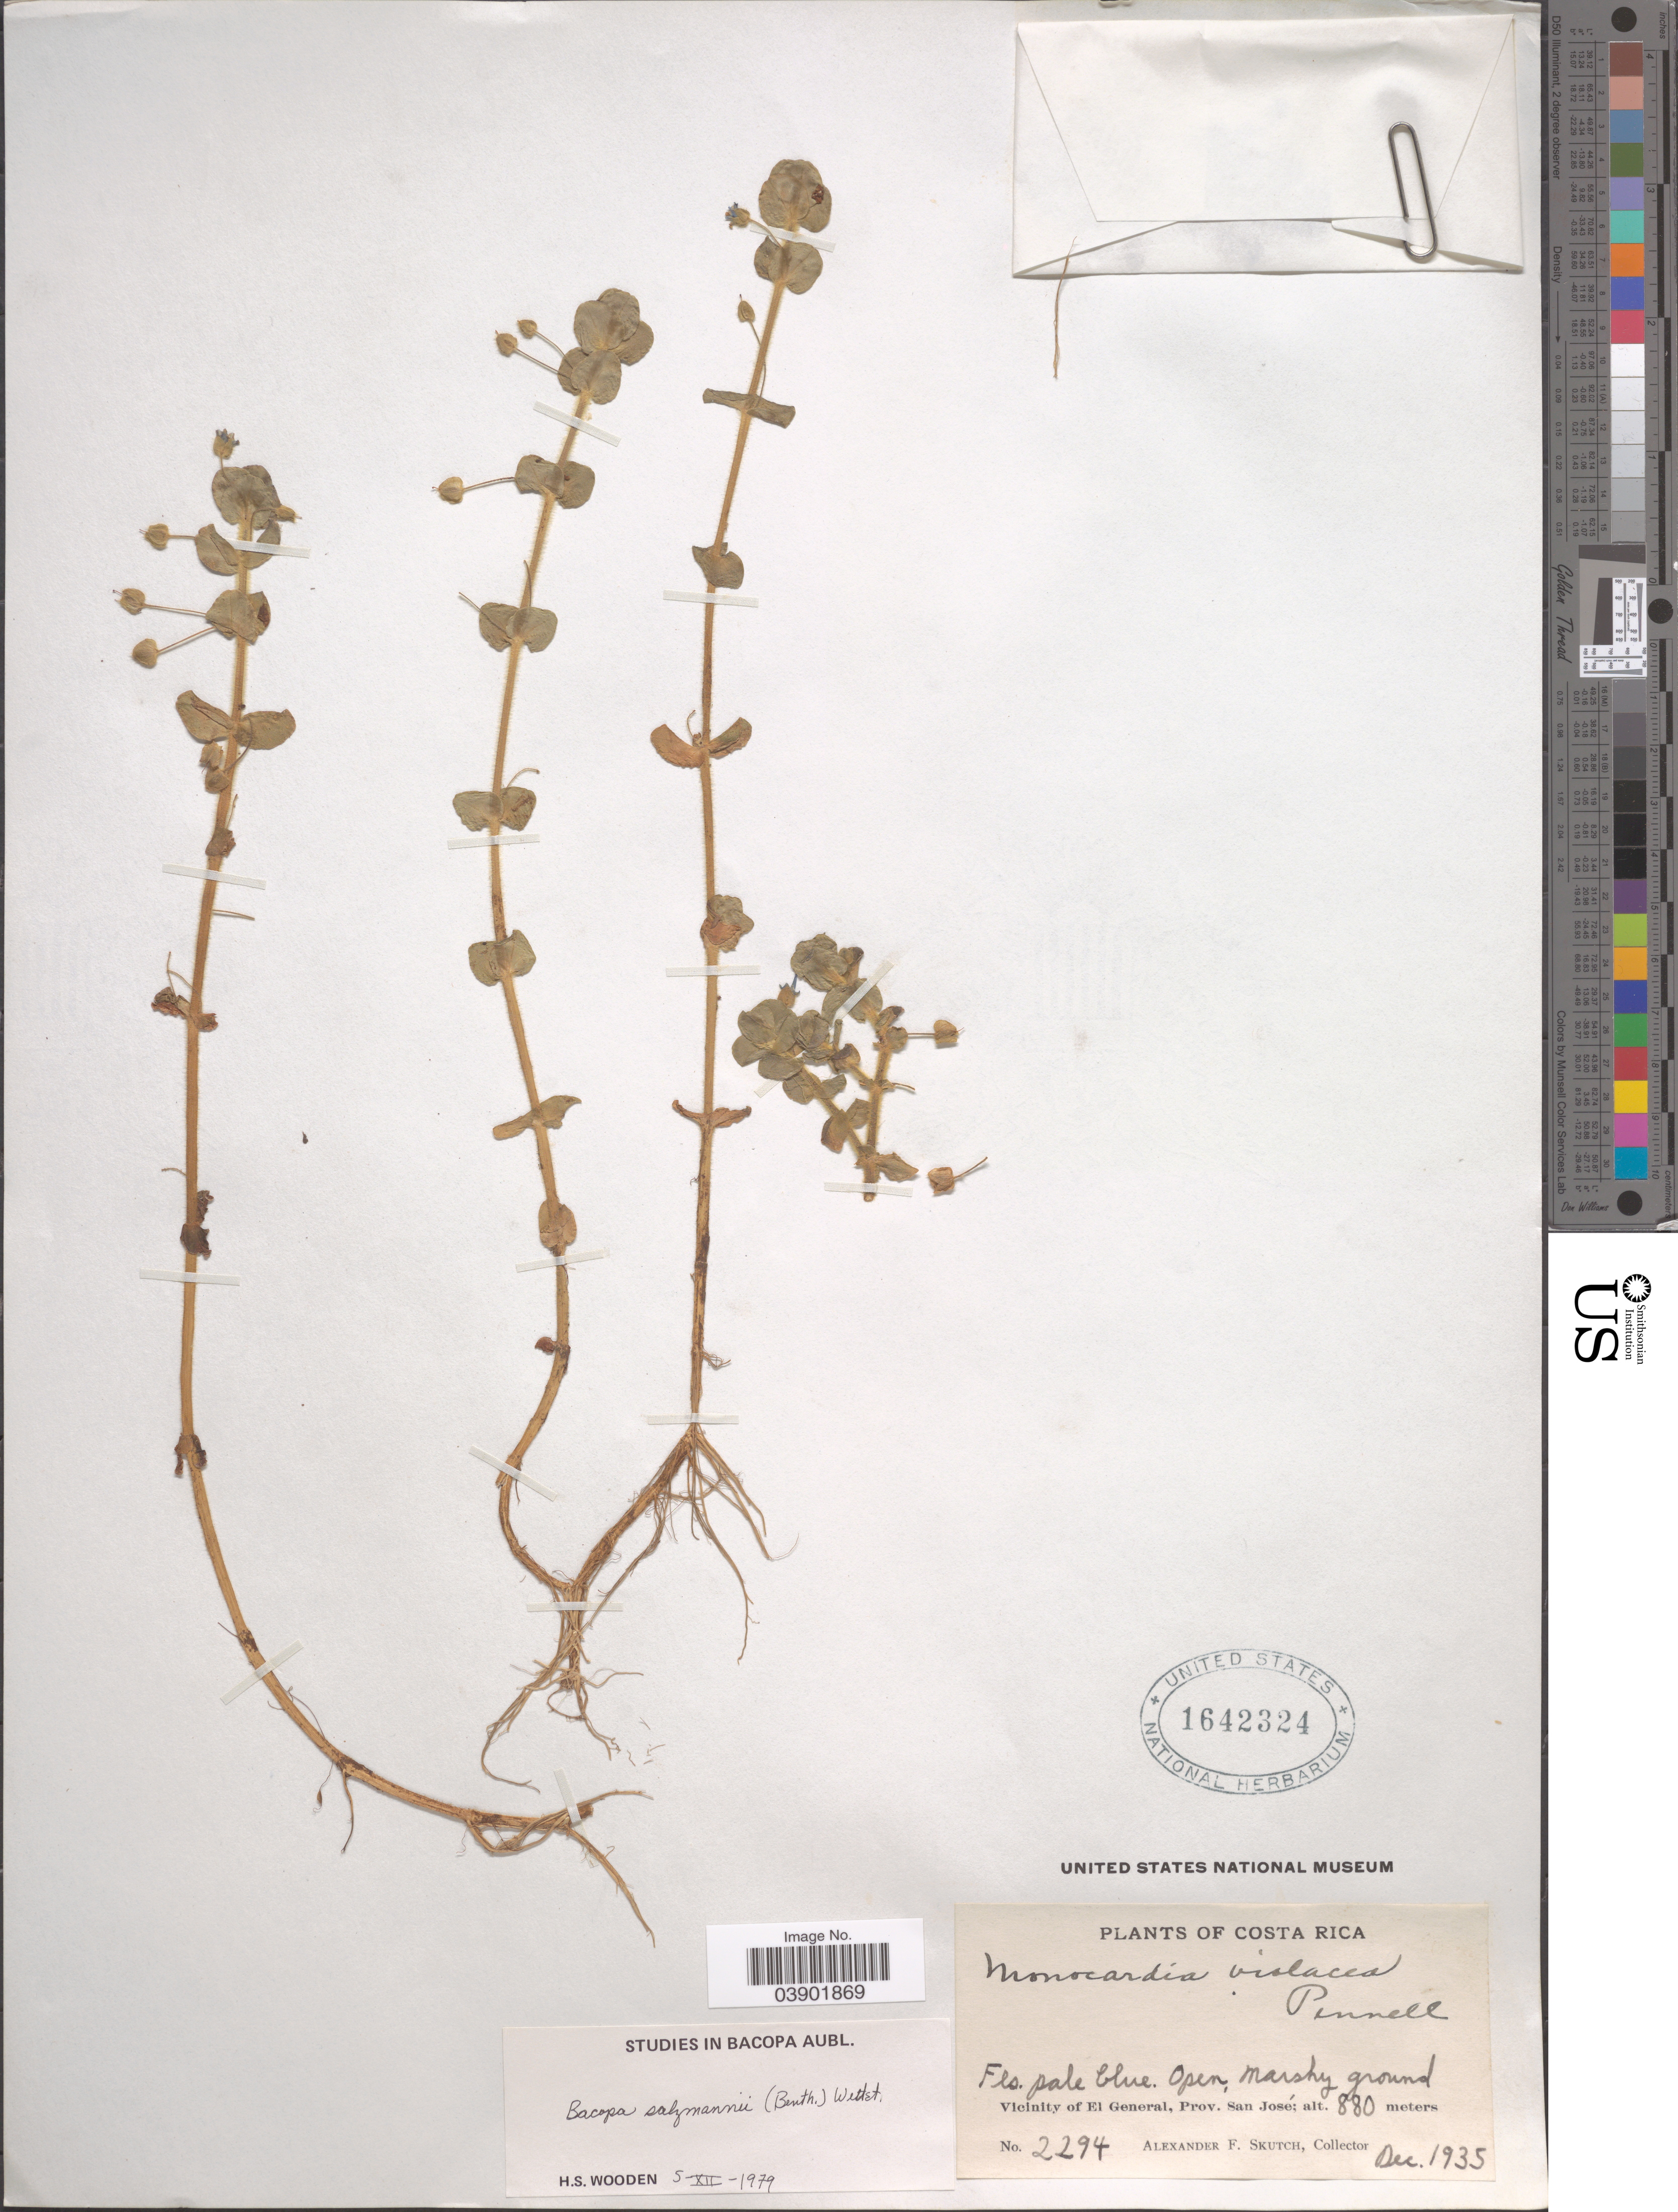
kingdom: Plantae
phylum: Tracheophyta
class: Magnoliopsida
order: Lamiales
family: Plantaginaceae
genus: Bacopa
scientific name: Bacopa salzmannii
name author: (Benth.) Wettst. ex Edwall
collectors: A. F. Skutch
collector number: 2294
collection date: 1935-12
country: Costa Rica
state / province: San José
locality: Vicinity of El General.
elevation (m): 880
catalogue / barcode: US 1642324